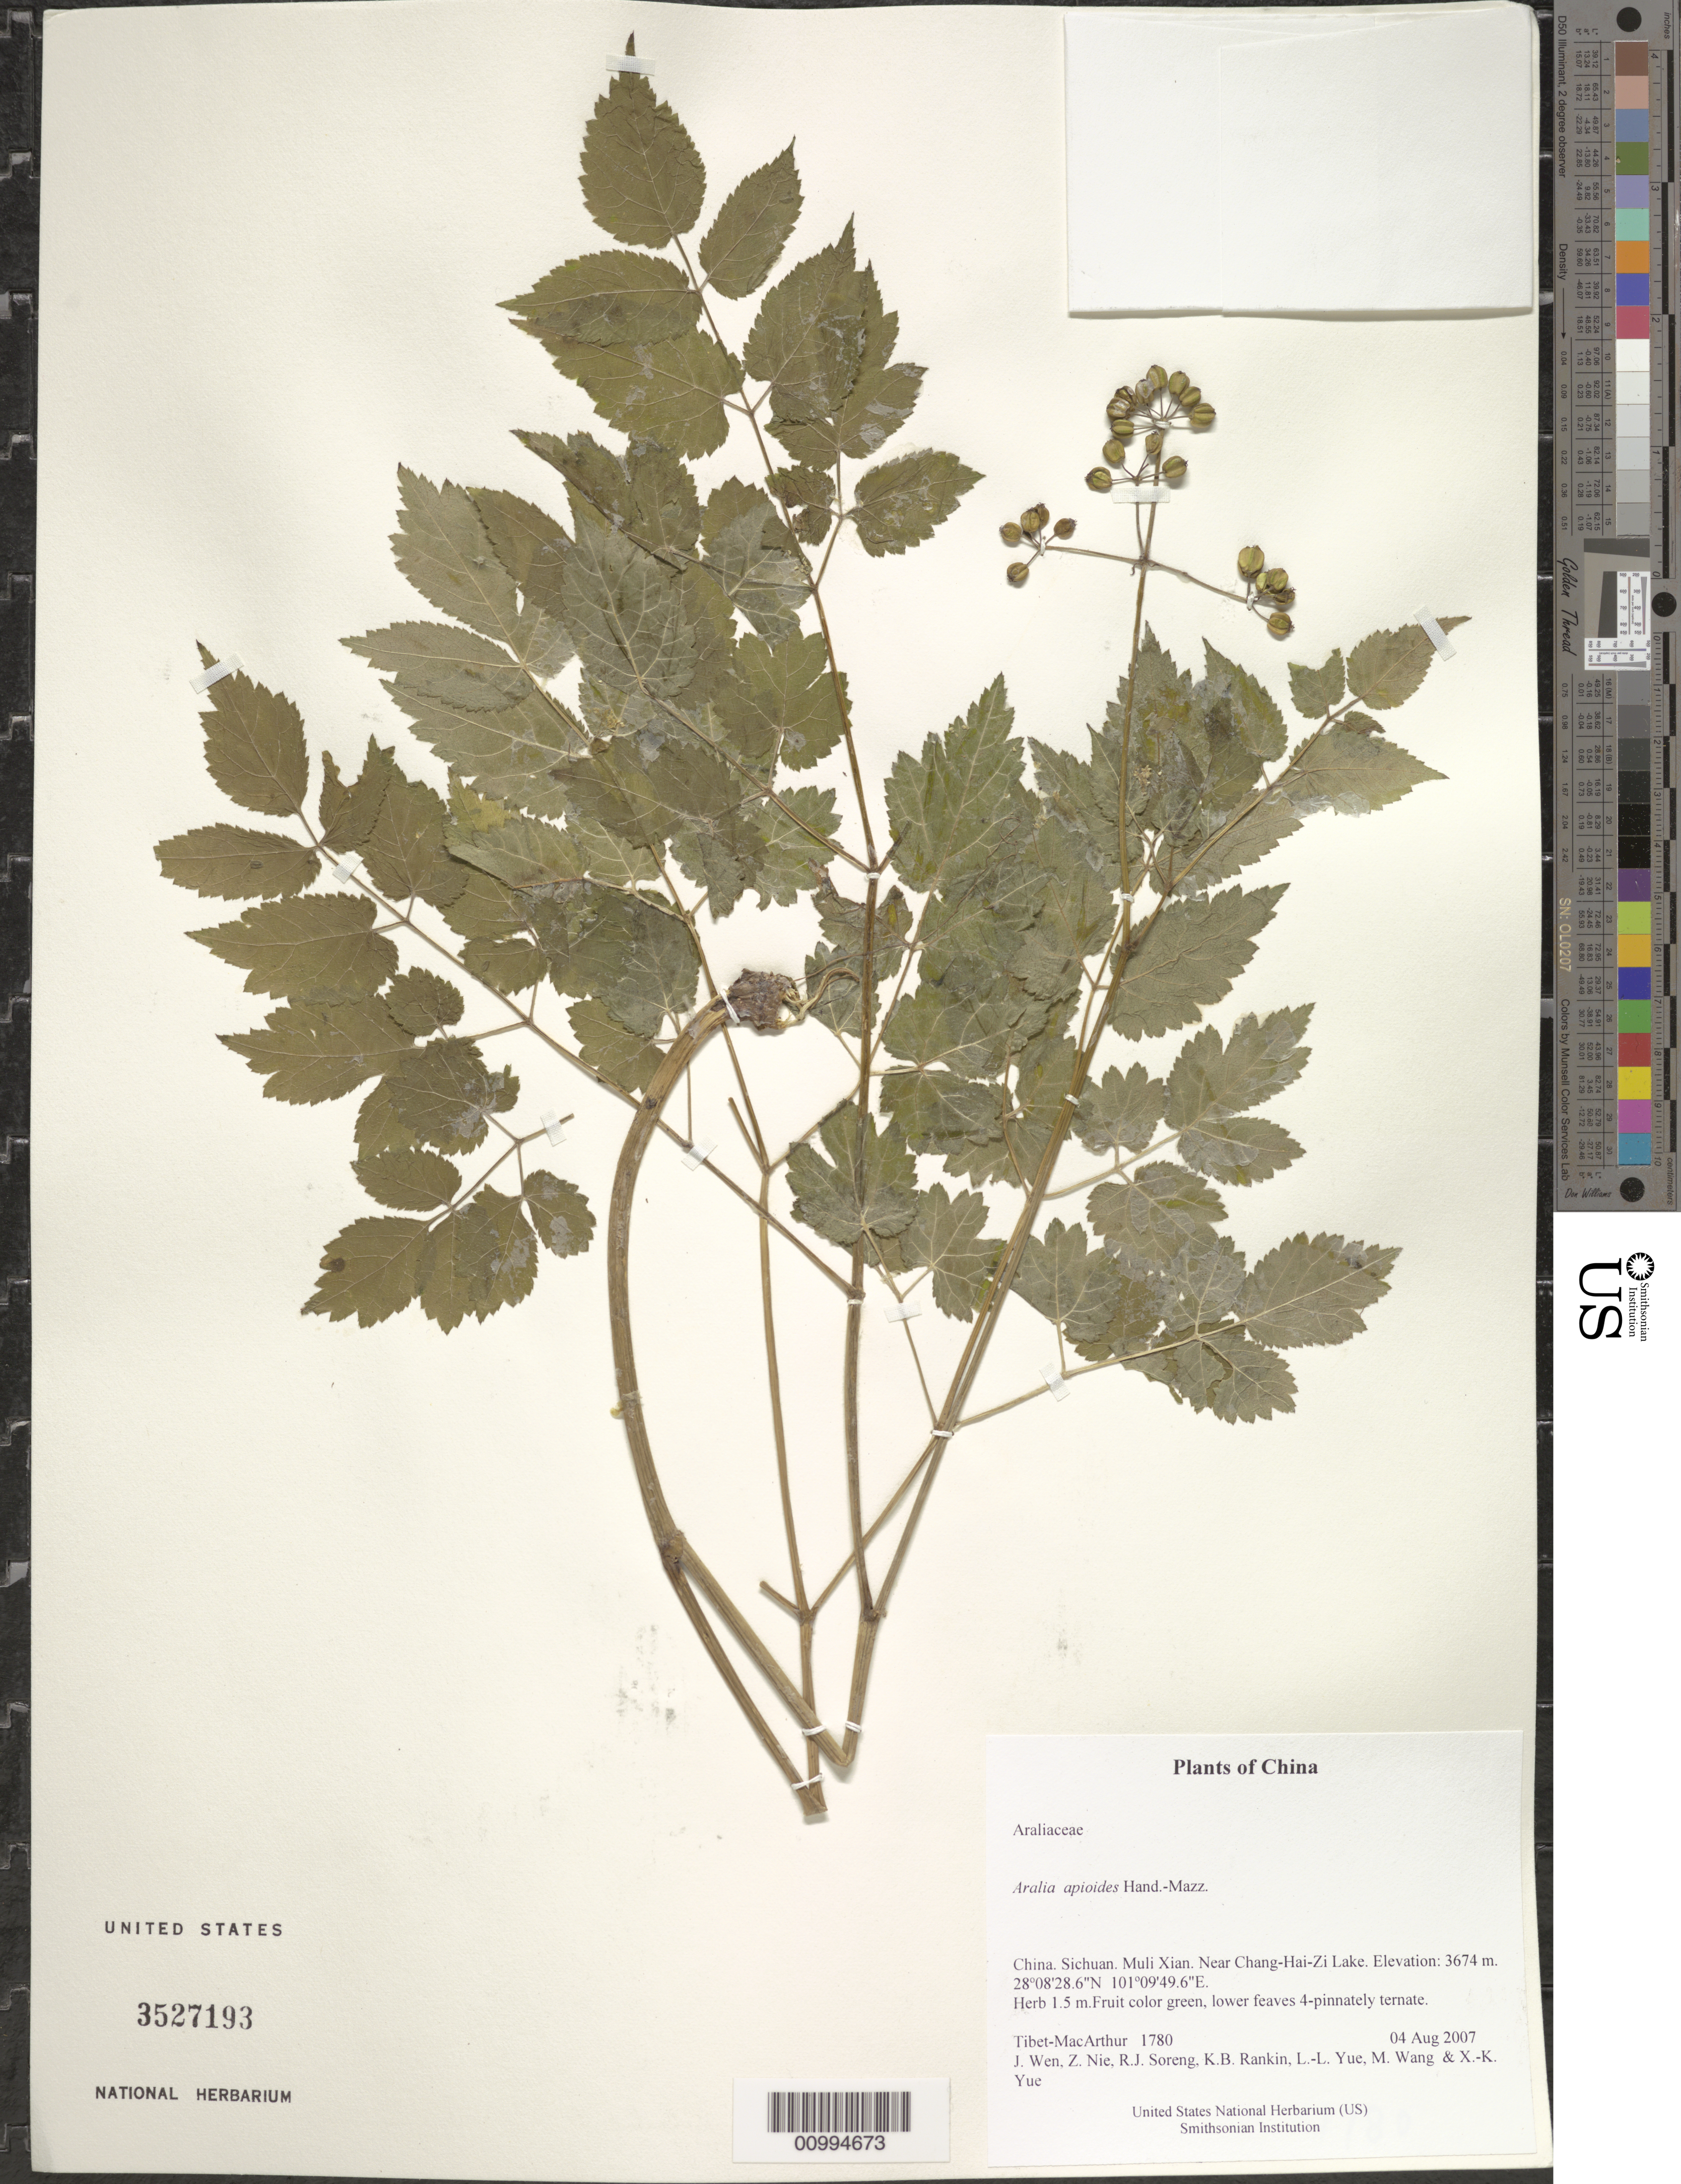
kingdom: Plantae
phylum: Tracheophyta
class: Magnoliopsida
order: Apiales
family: Araliaceae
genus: Aralia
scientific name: Aralia apioides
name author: Hand.-Mazz.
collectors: Tibet-MacArthur, J. Wen, Z. Nie, R. J. Soreng, K. Rankin, L. Yue, M. Wang & X. Yue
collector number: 1780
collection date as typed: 04 Aug 2007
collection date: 2007-08-04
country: China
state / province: Sichuan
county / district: Muli Xian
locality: Near Chang-Hai-Zi Lake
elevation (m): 3674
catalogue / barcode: US 3527193